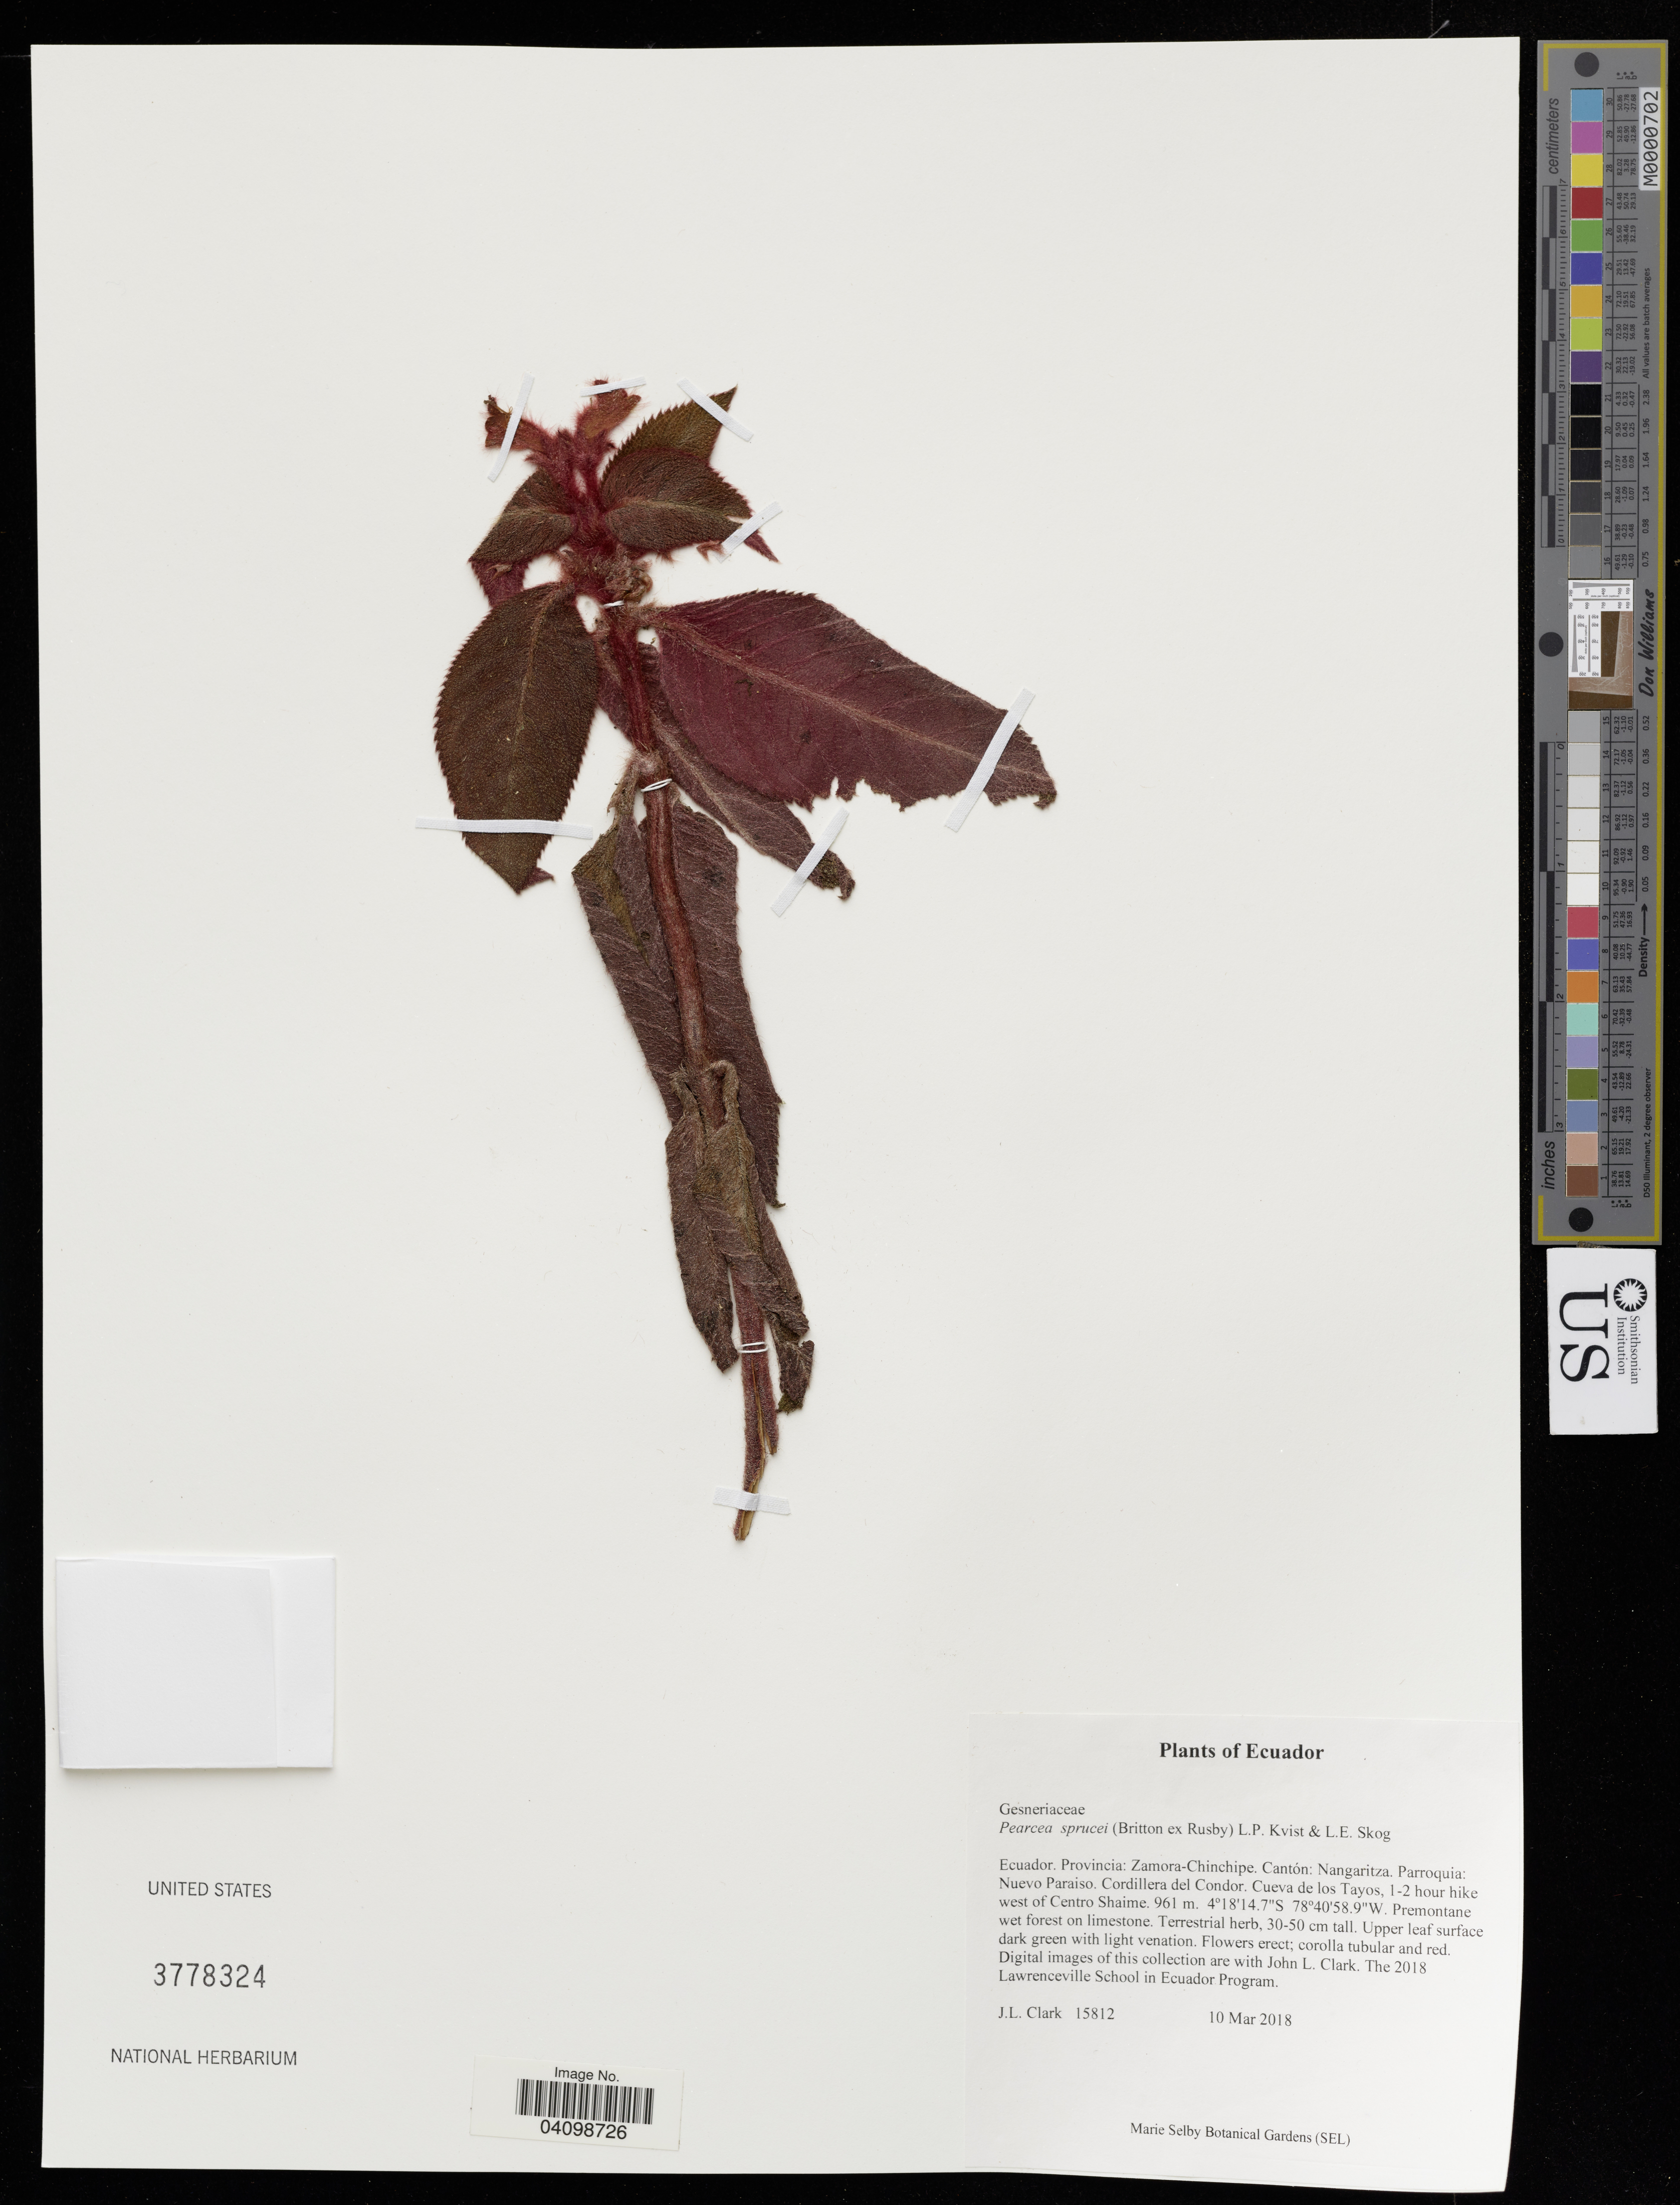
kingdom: Plantae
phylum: Tracheophyta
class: Magnoliopsida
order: Lamiales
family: Gesneriaceae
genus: Pearcea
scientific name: Pearcea sprucei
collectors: J. Clark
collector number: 15812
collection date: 2018-03-10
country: Ecuador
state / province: Zamora-Chinchipe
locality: Cantón: Nangaritza. Parroquia: Nuevo Paraiso. Cordillera del Condor. Cueva de los Tayos, 1-2 hour hike west of Centro Shaime.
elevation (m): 961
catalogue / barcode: US 3778324